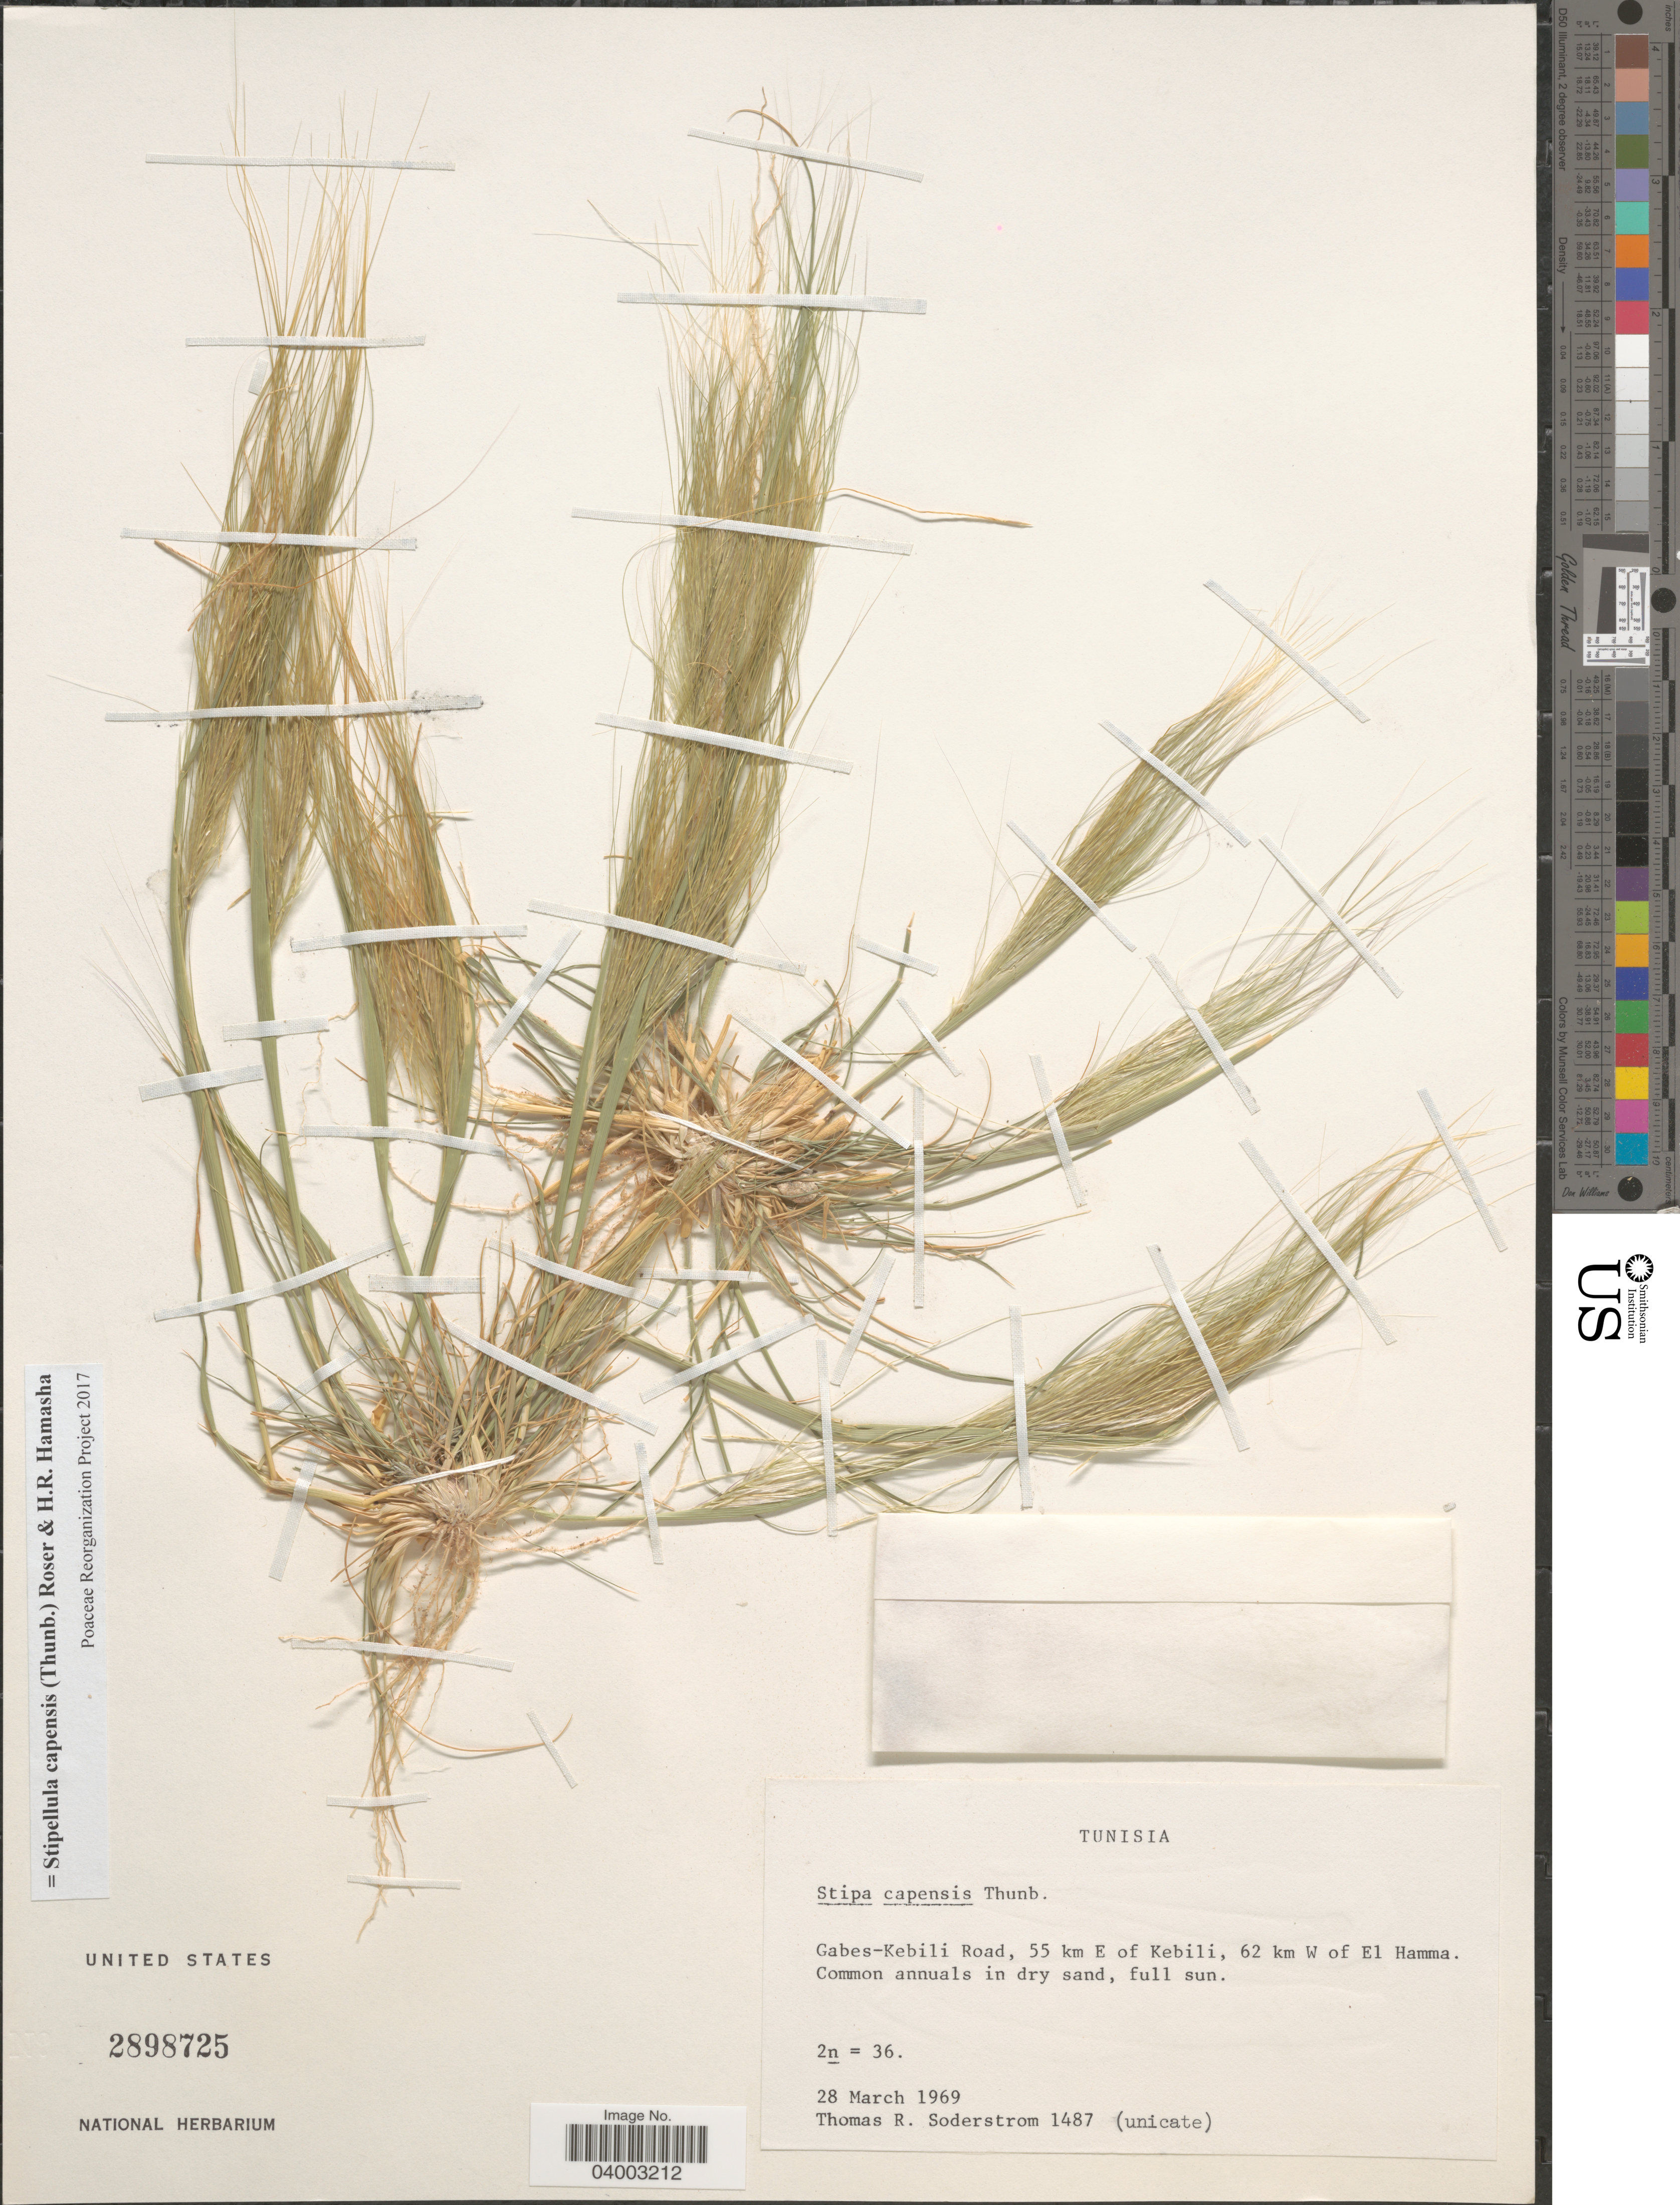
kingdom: Plantae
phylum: Tracheophyta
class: Liliopsida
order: Poales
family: Poaceae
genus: Stipellula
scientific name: Stipellula capensis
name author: (Thunb.) Röser & H. R. Hamasha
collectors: T. R. Soderstrom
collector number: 1487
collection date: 1969-03-28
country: Tunisia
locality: Gabes-Kebili Road, 55 km E of Kebili, 62 km W of El Hamma.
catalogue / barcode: US 2898725